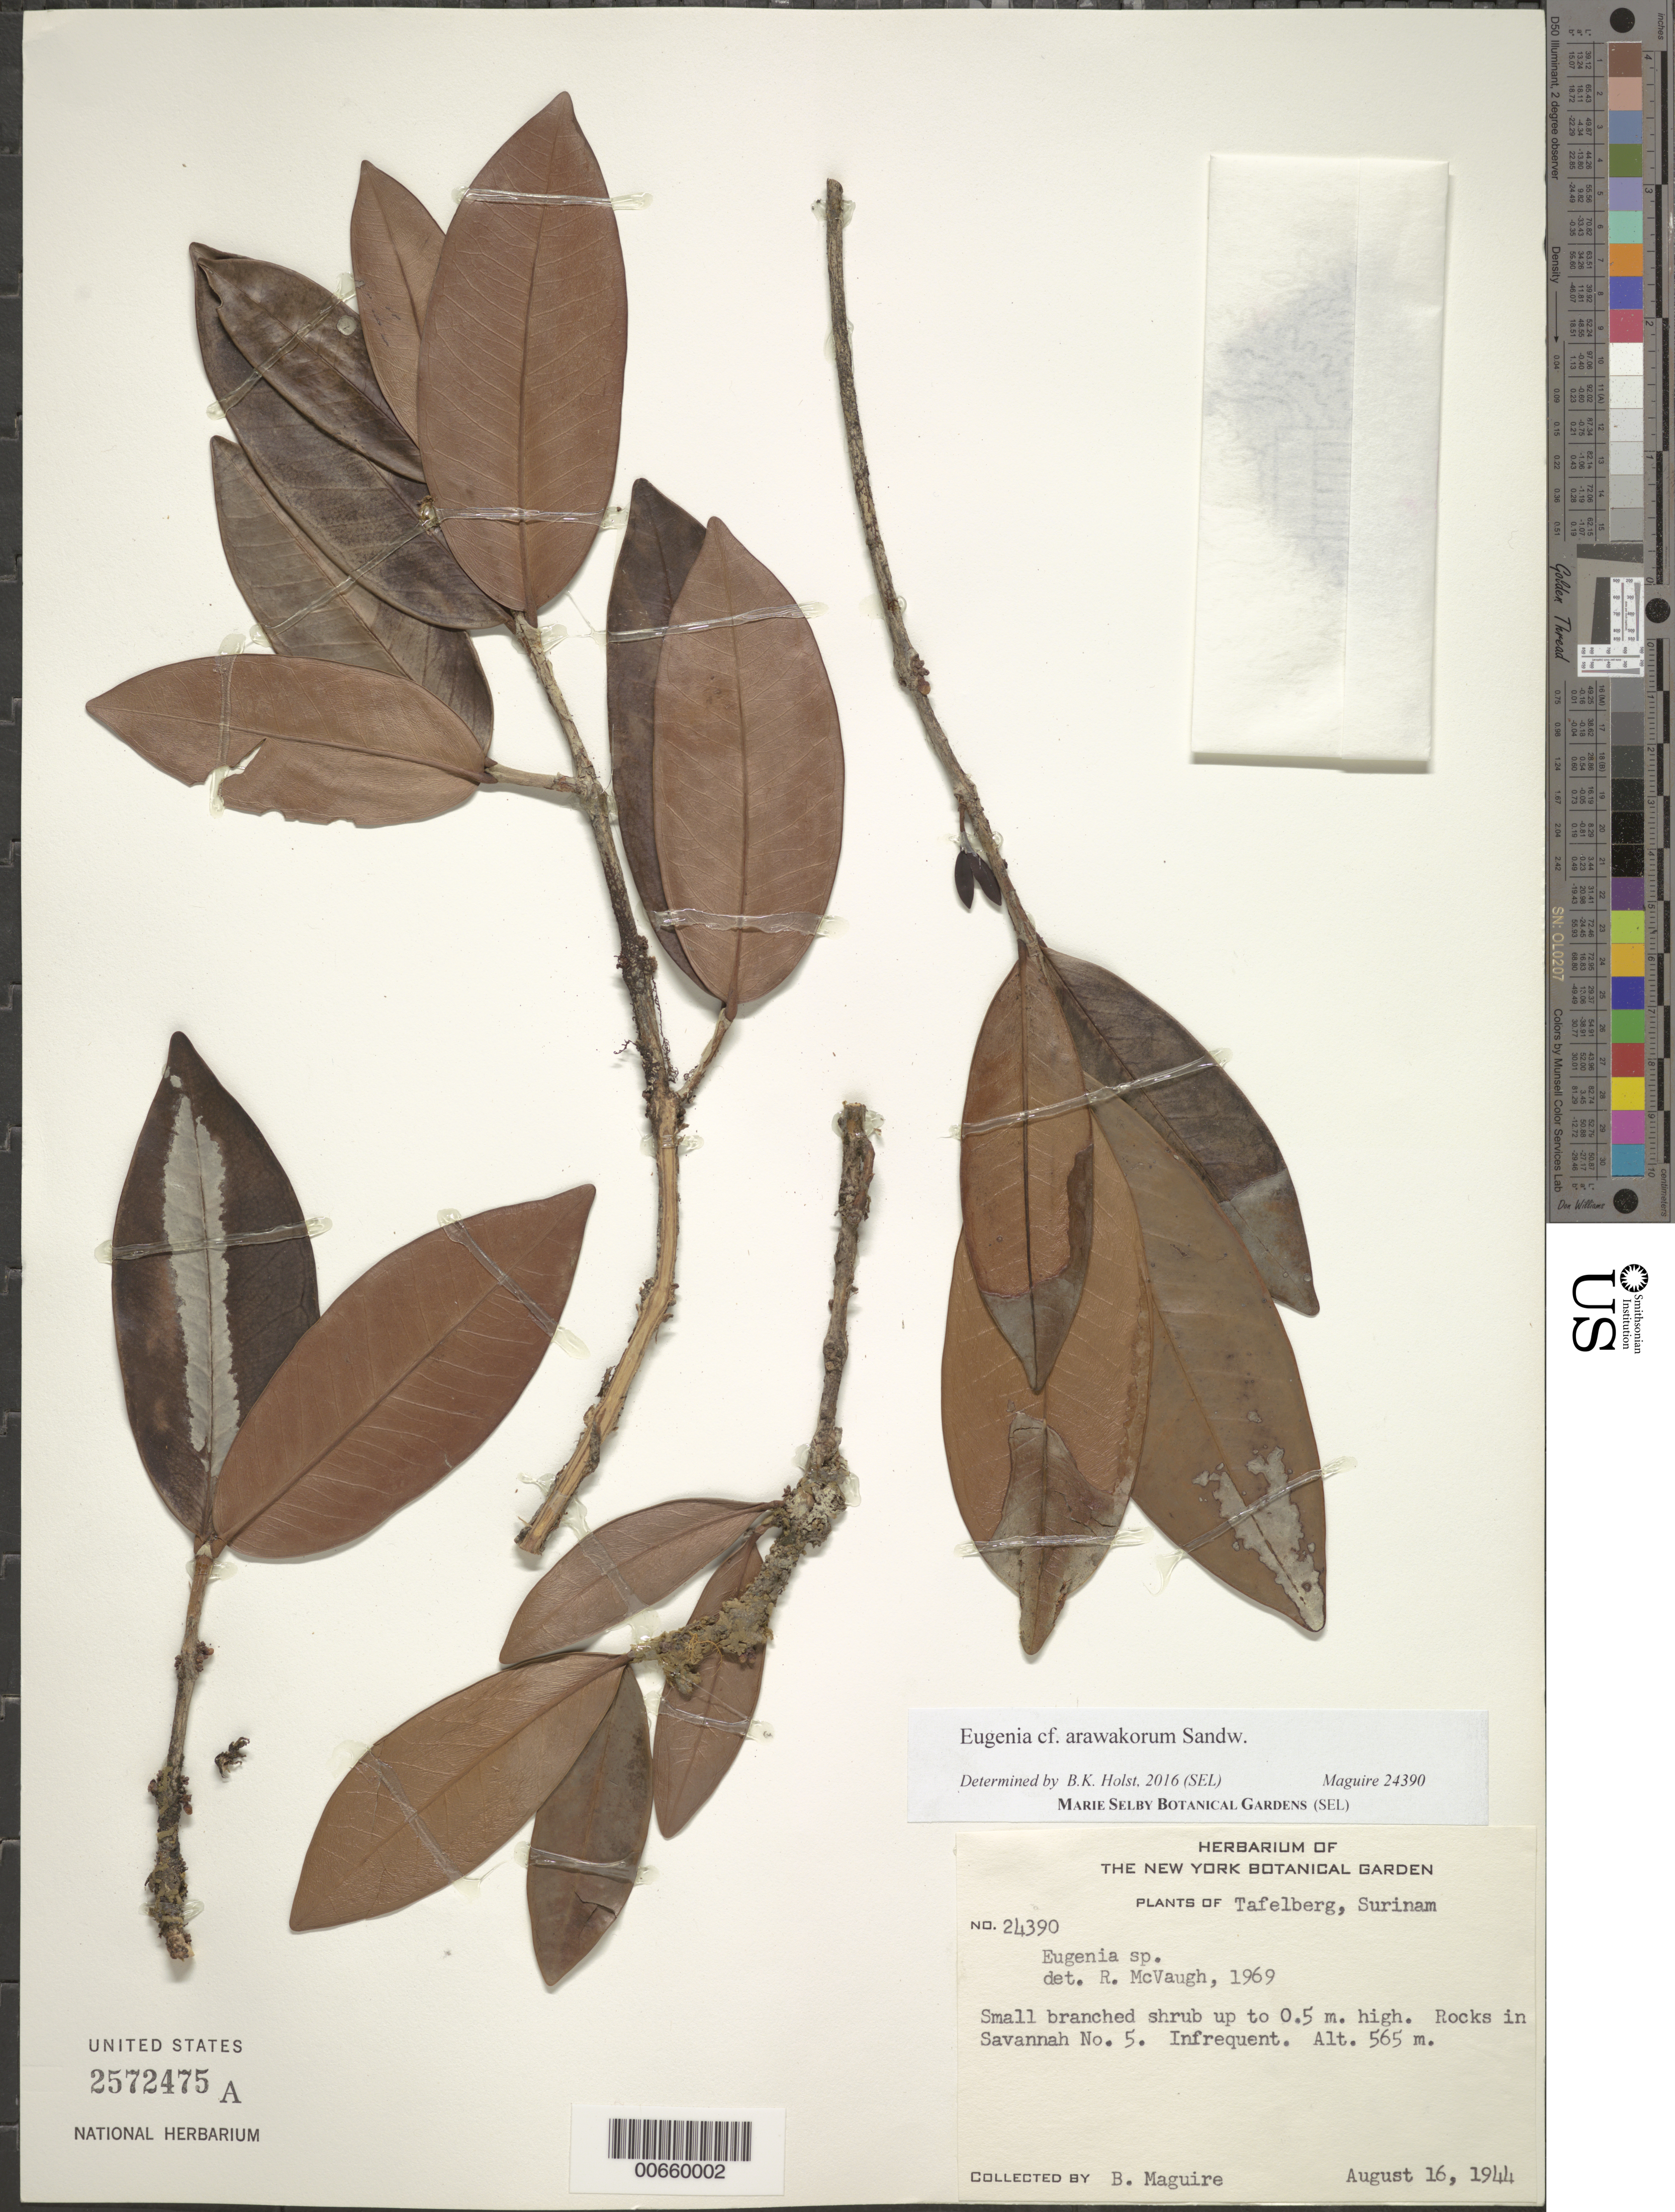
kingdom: Plantae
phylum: Tracheophyta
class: Magnoliopsida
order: Myrtales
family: Myrtaceae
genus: Eugenia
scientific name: Eugenia arawakorum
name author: Sandwith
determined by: Holst, Bruce K.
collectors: B. Maguire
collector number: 24390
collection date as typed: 16-Aug-44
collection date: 1944-08-16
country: Suriname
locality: Tafelberg (Table Mountain), Savanna V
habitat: Rocks in savanna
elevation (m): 565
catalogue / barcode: US 2572475A